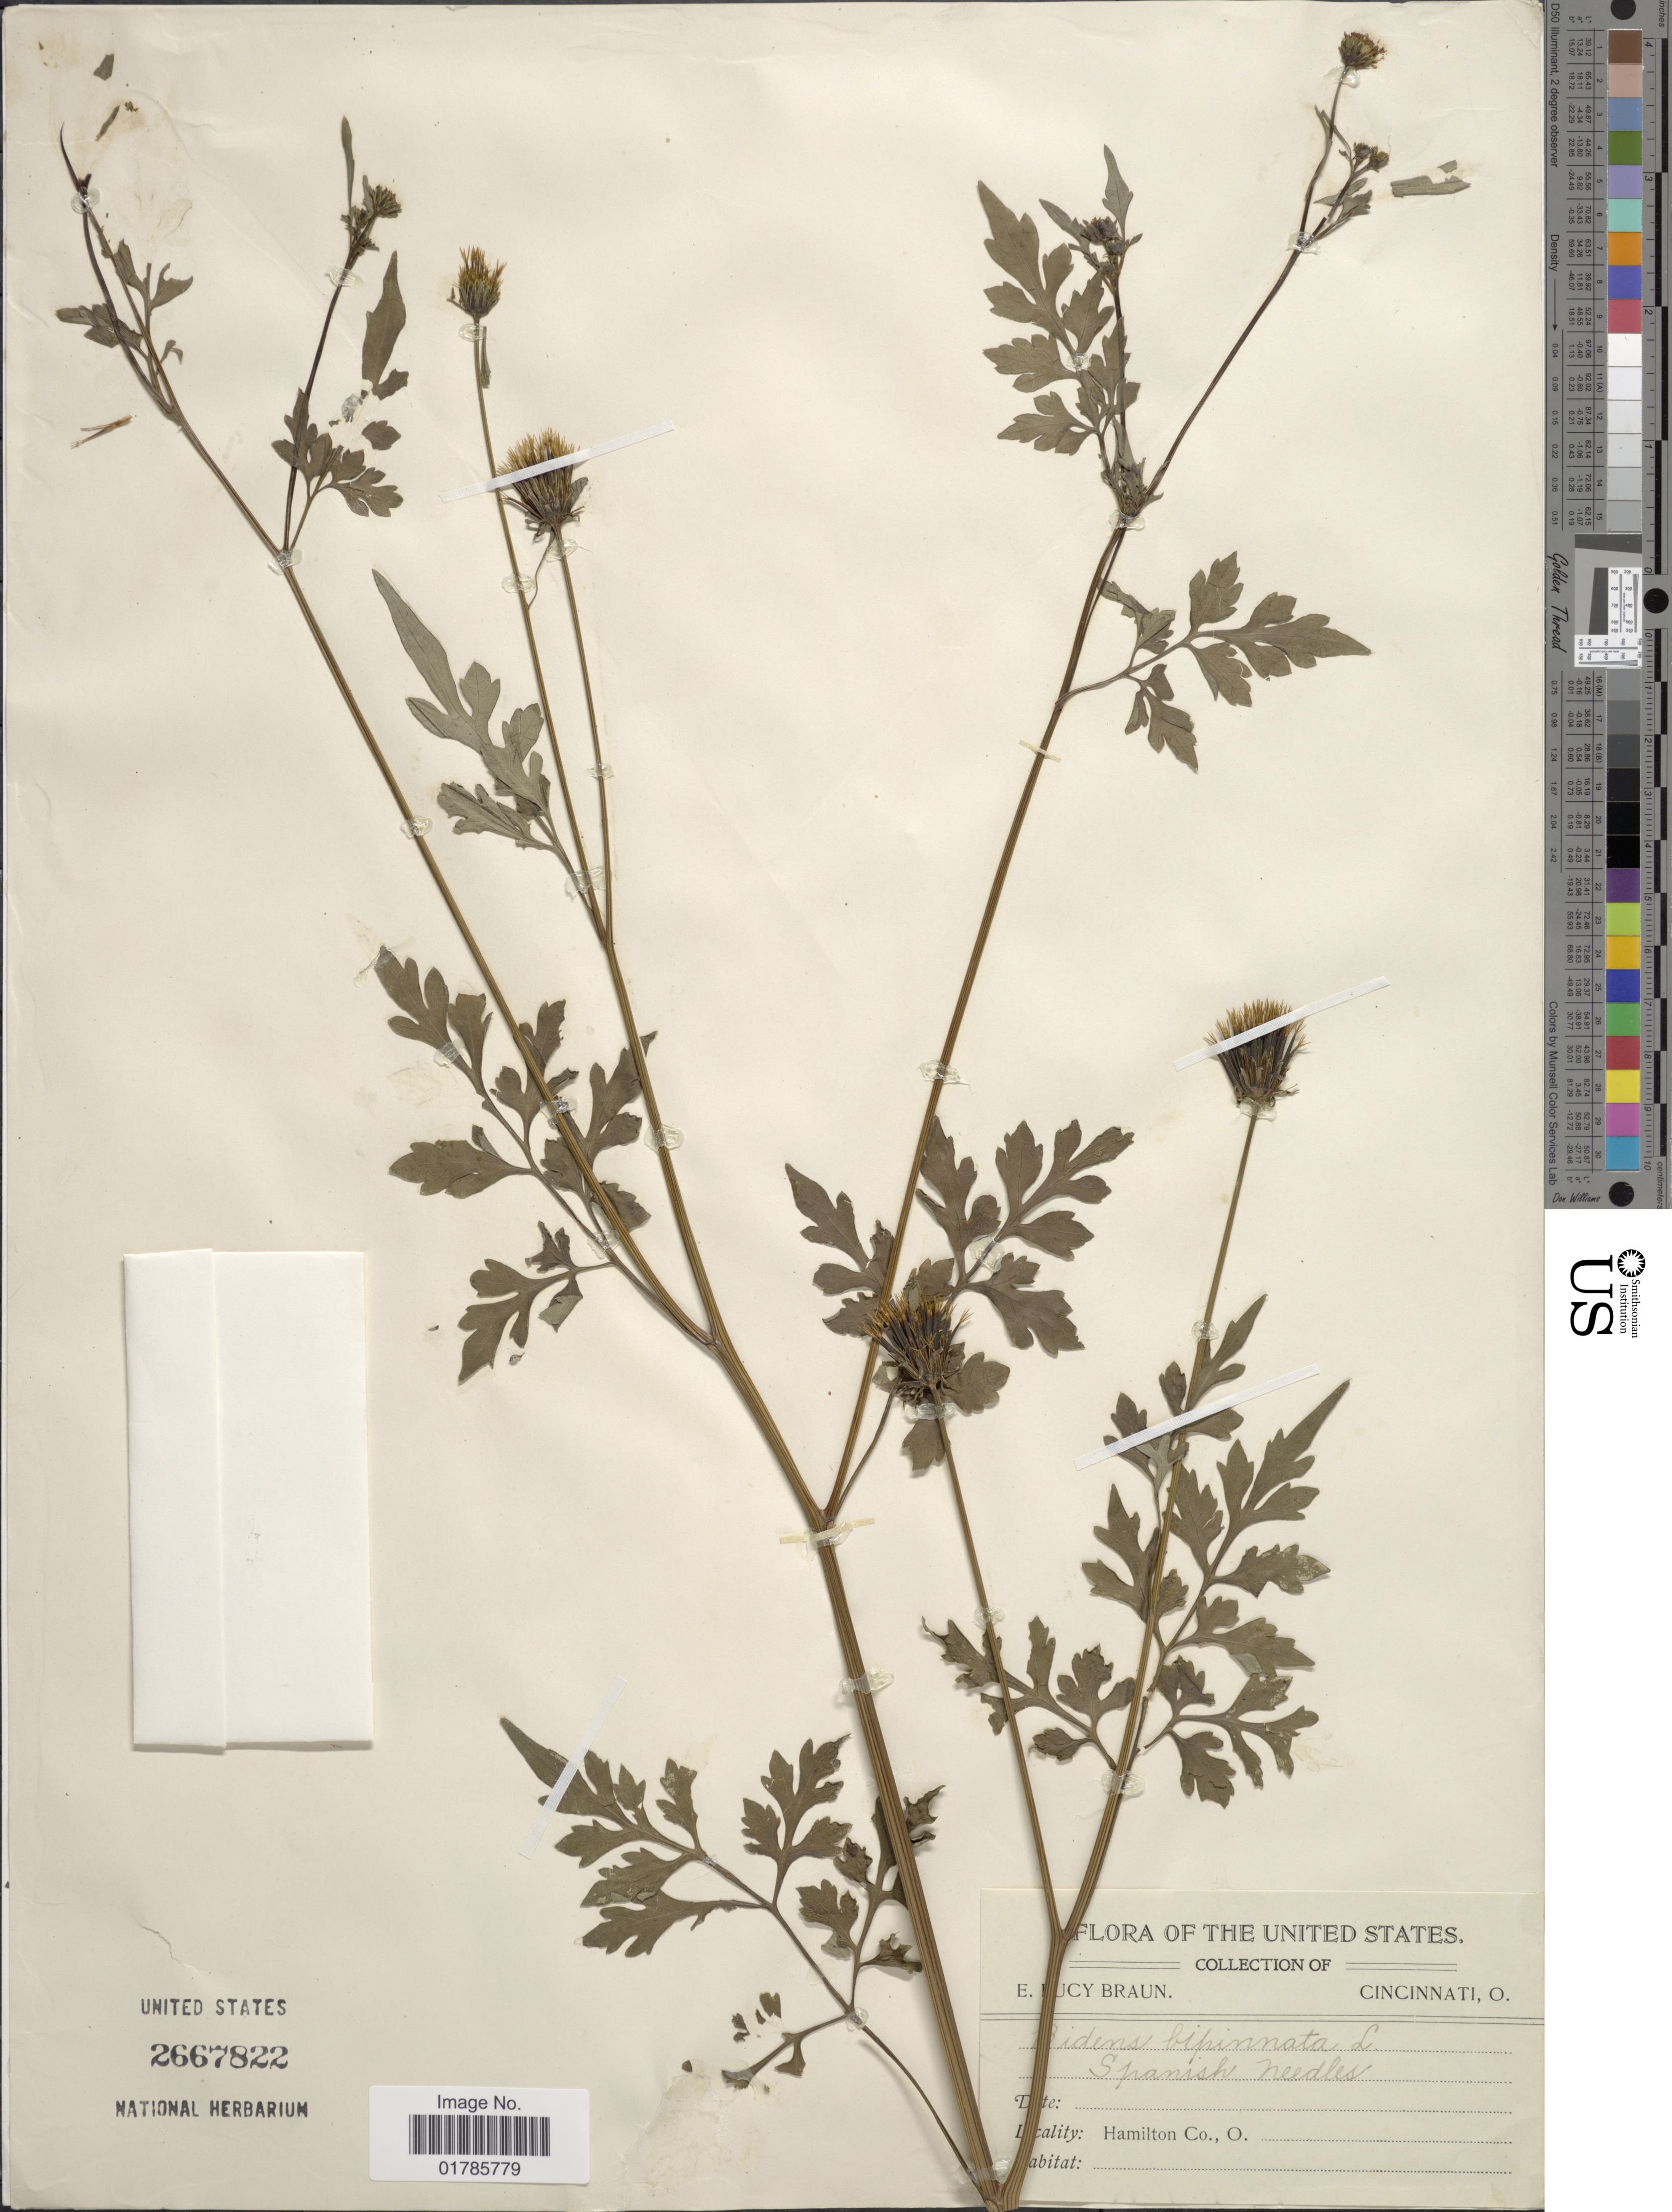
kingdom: Plantae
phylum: Tracheophyta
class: Magnoliopsida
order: Asterales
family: Asteraceae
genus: Bidens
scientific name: Bidens bipinnata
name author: L.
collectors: E. L. Braun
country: United States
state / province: Ohio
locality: Hamilton Co.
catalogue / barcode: US 2667822